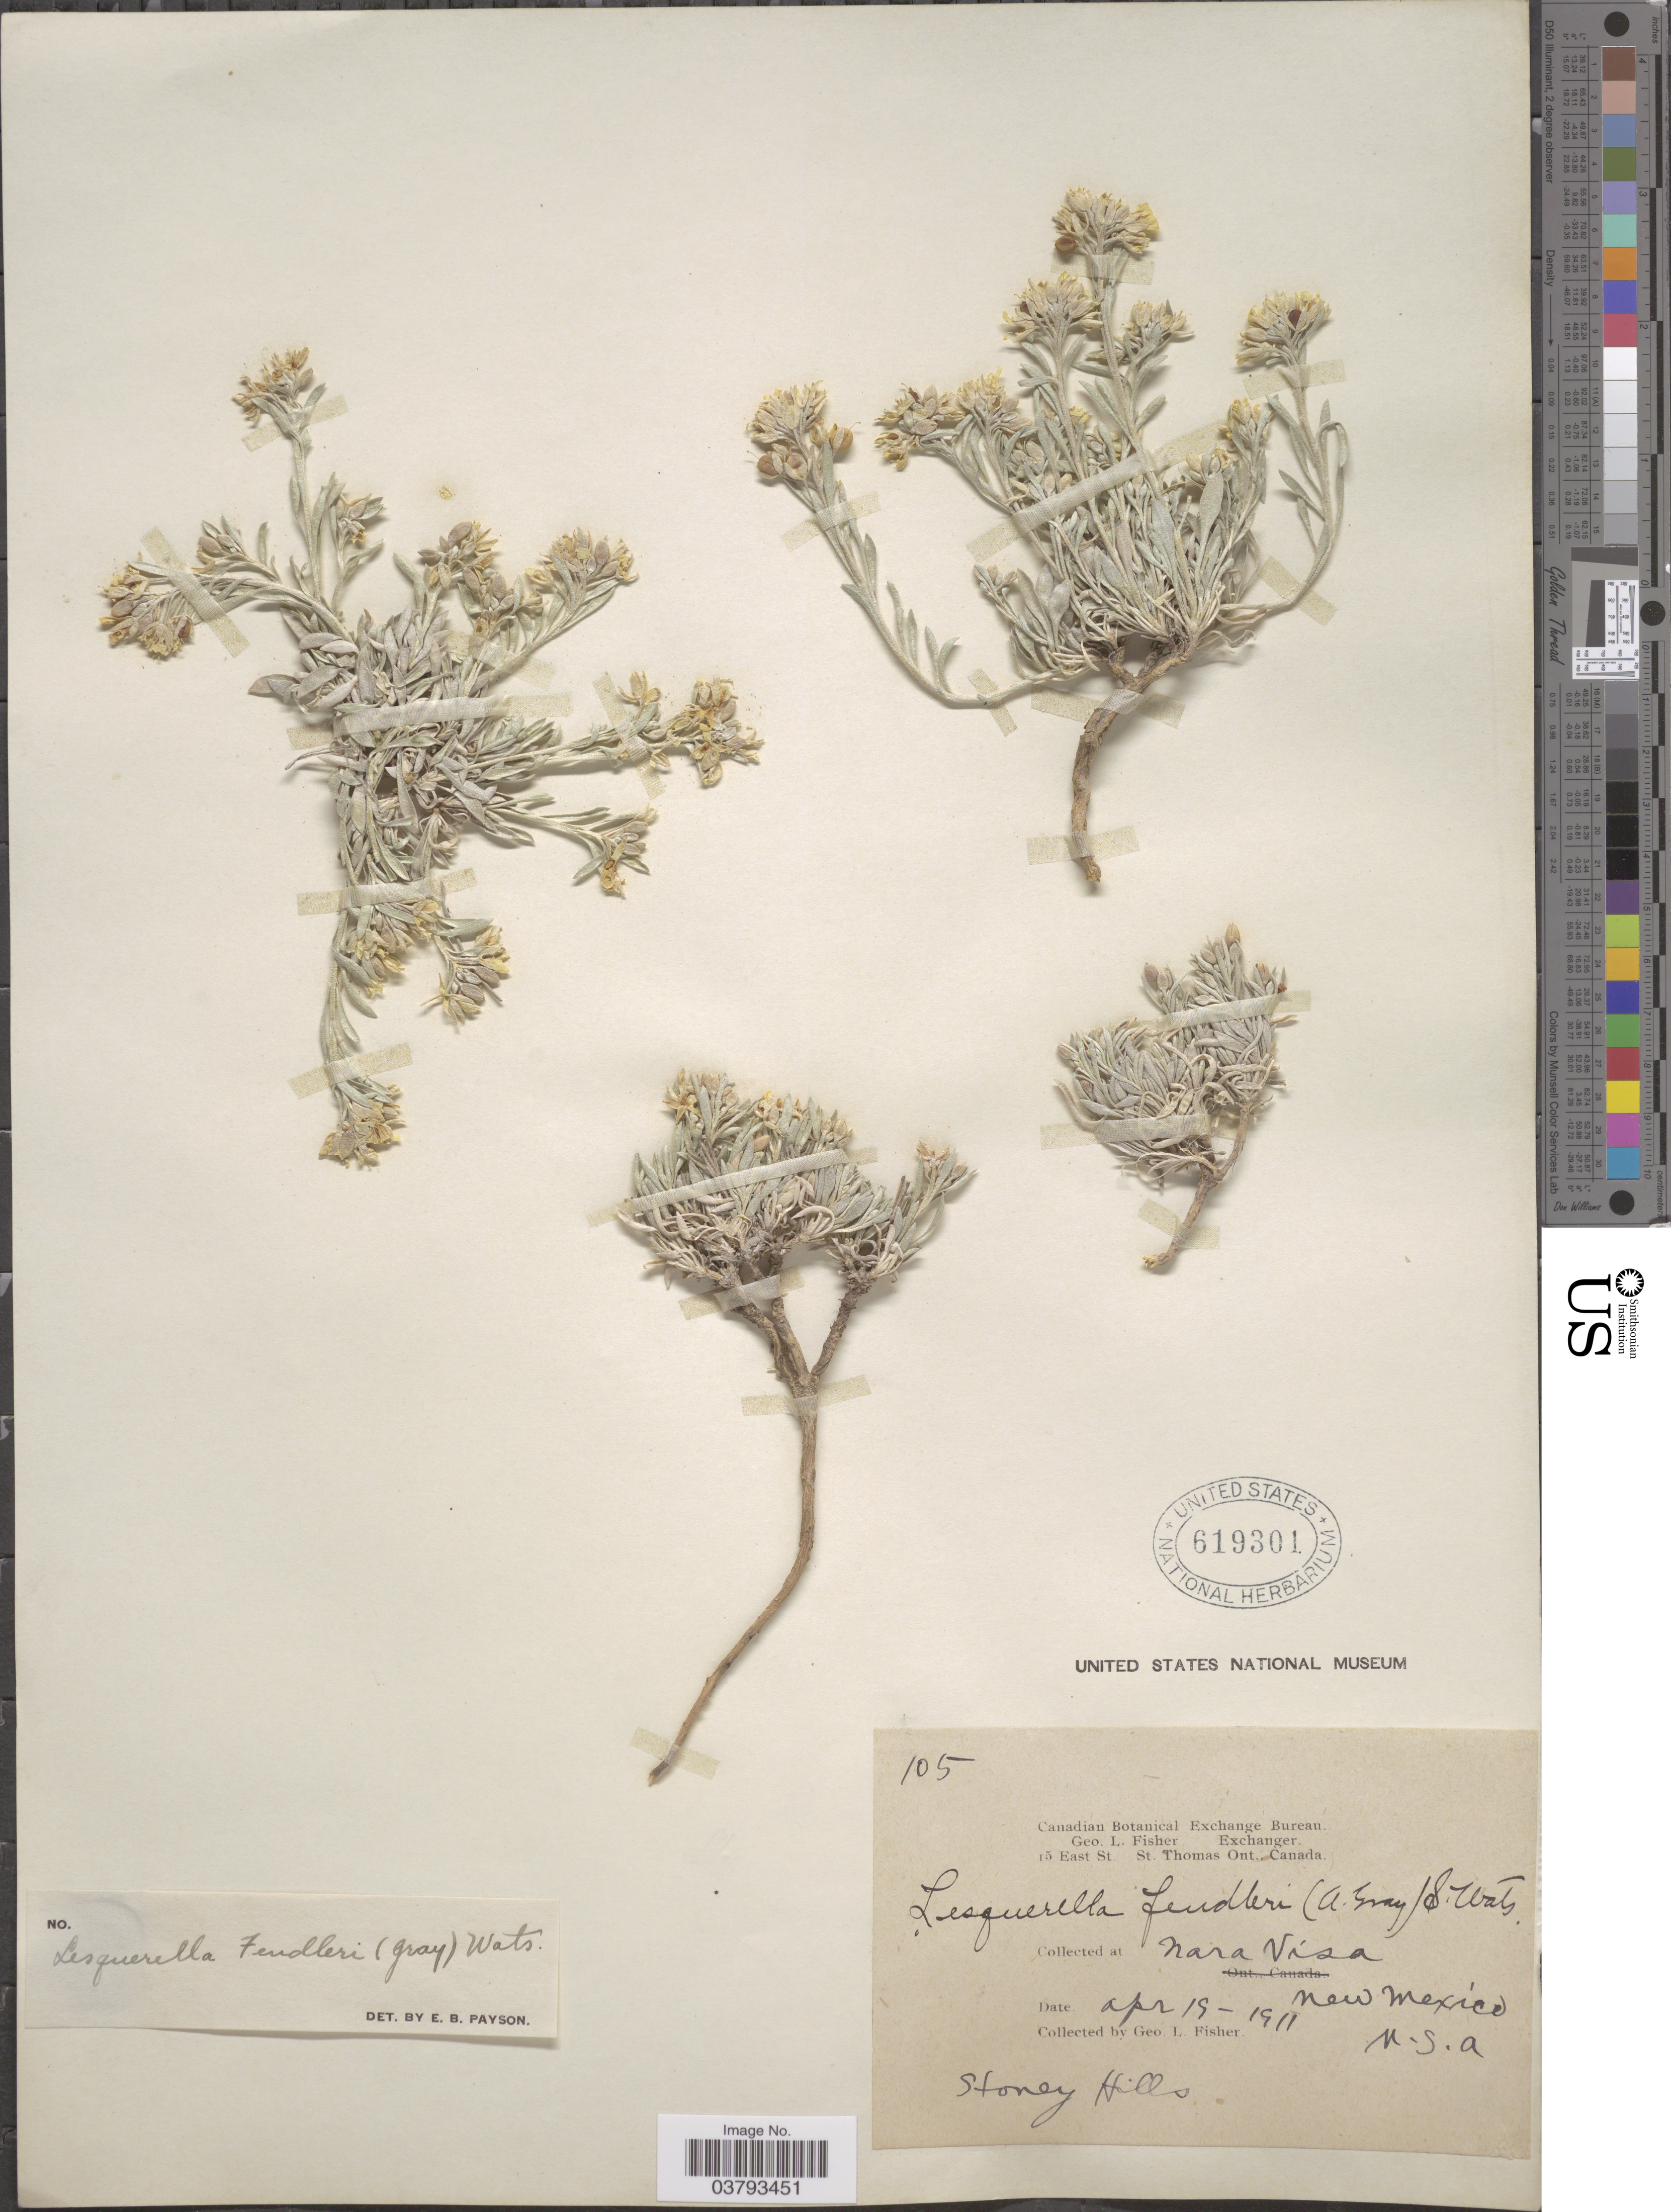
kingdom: Plantae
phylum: Tracheophyta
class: Magnoliopsida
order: Brassicales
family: Brassicaceae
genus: Lesquerella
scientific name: Lesquerella fendleri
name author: (A. Gray) S. Watson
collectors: G. L. Fisher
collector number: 105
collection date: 1911-04-19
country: United States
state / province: New Mexico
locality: Nara Visa. Stoney Hills. N.S.A.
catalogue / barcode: US 619301